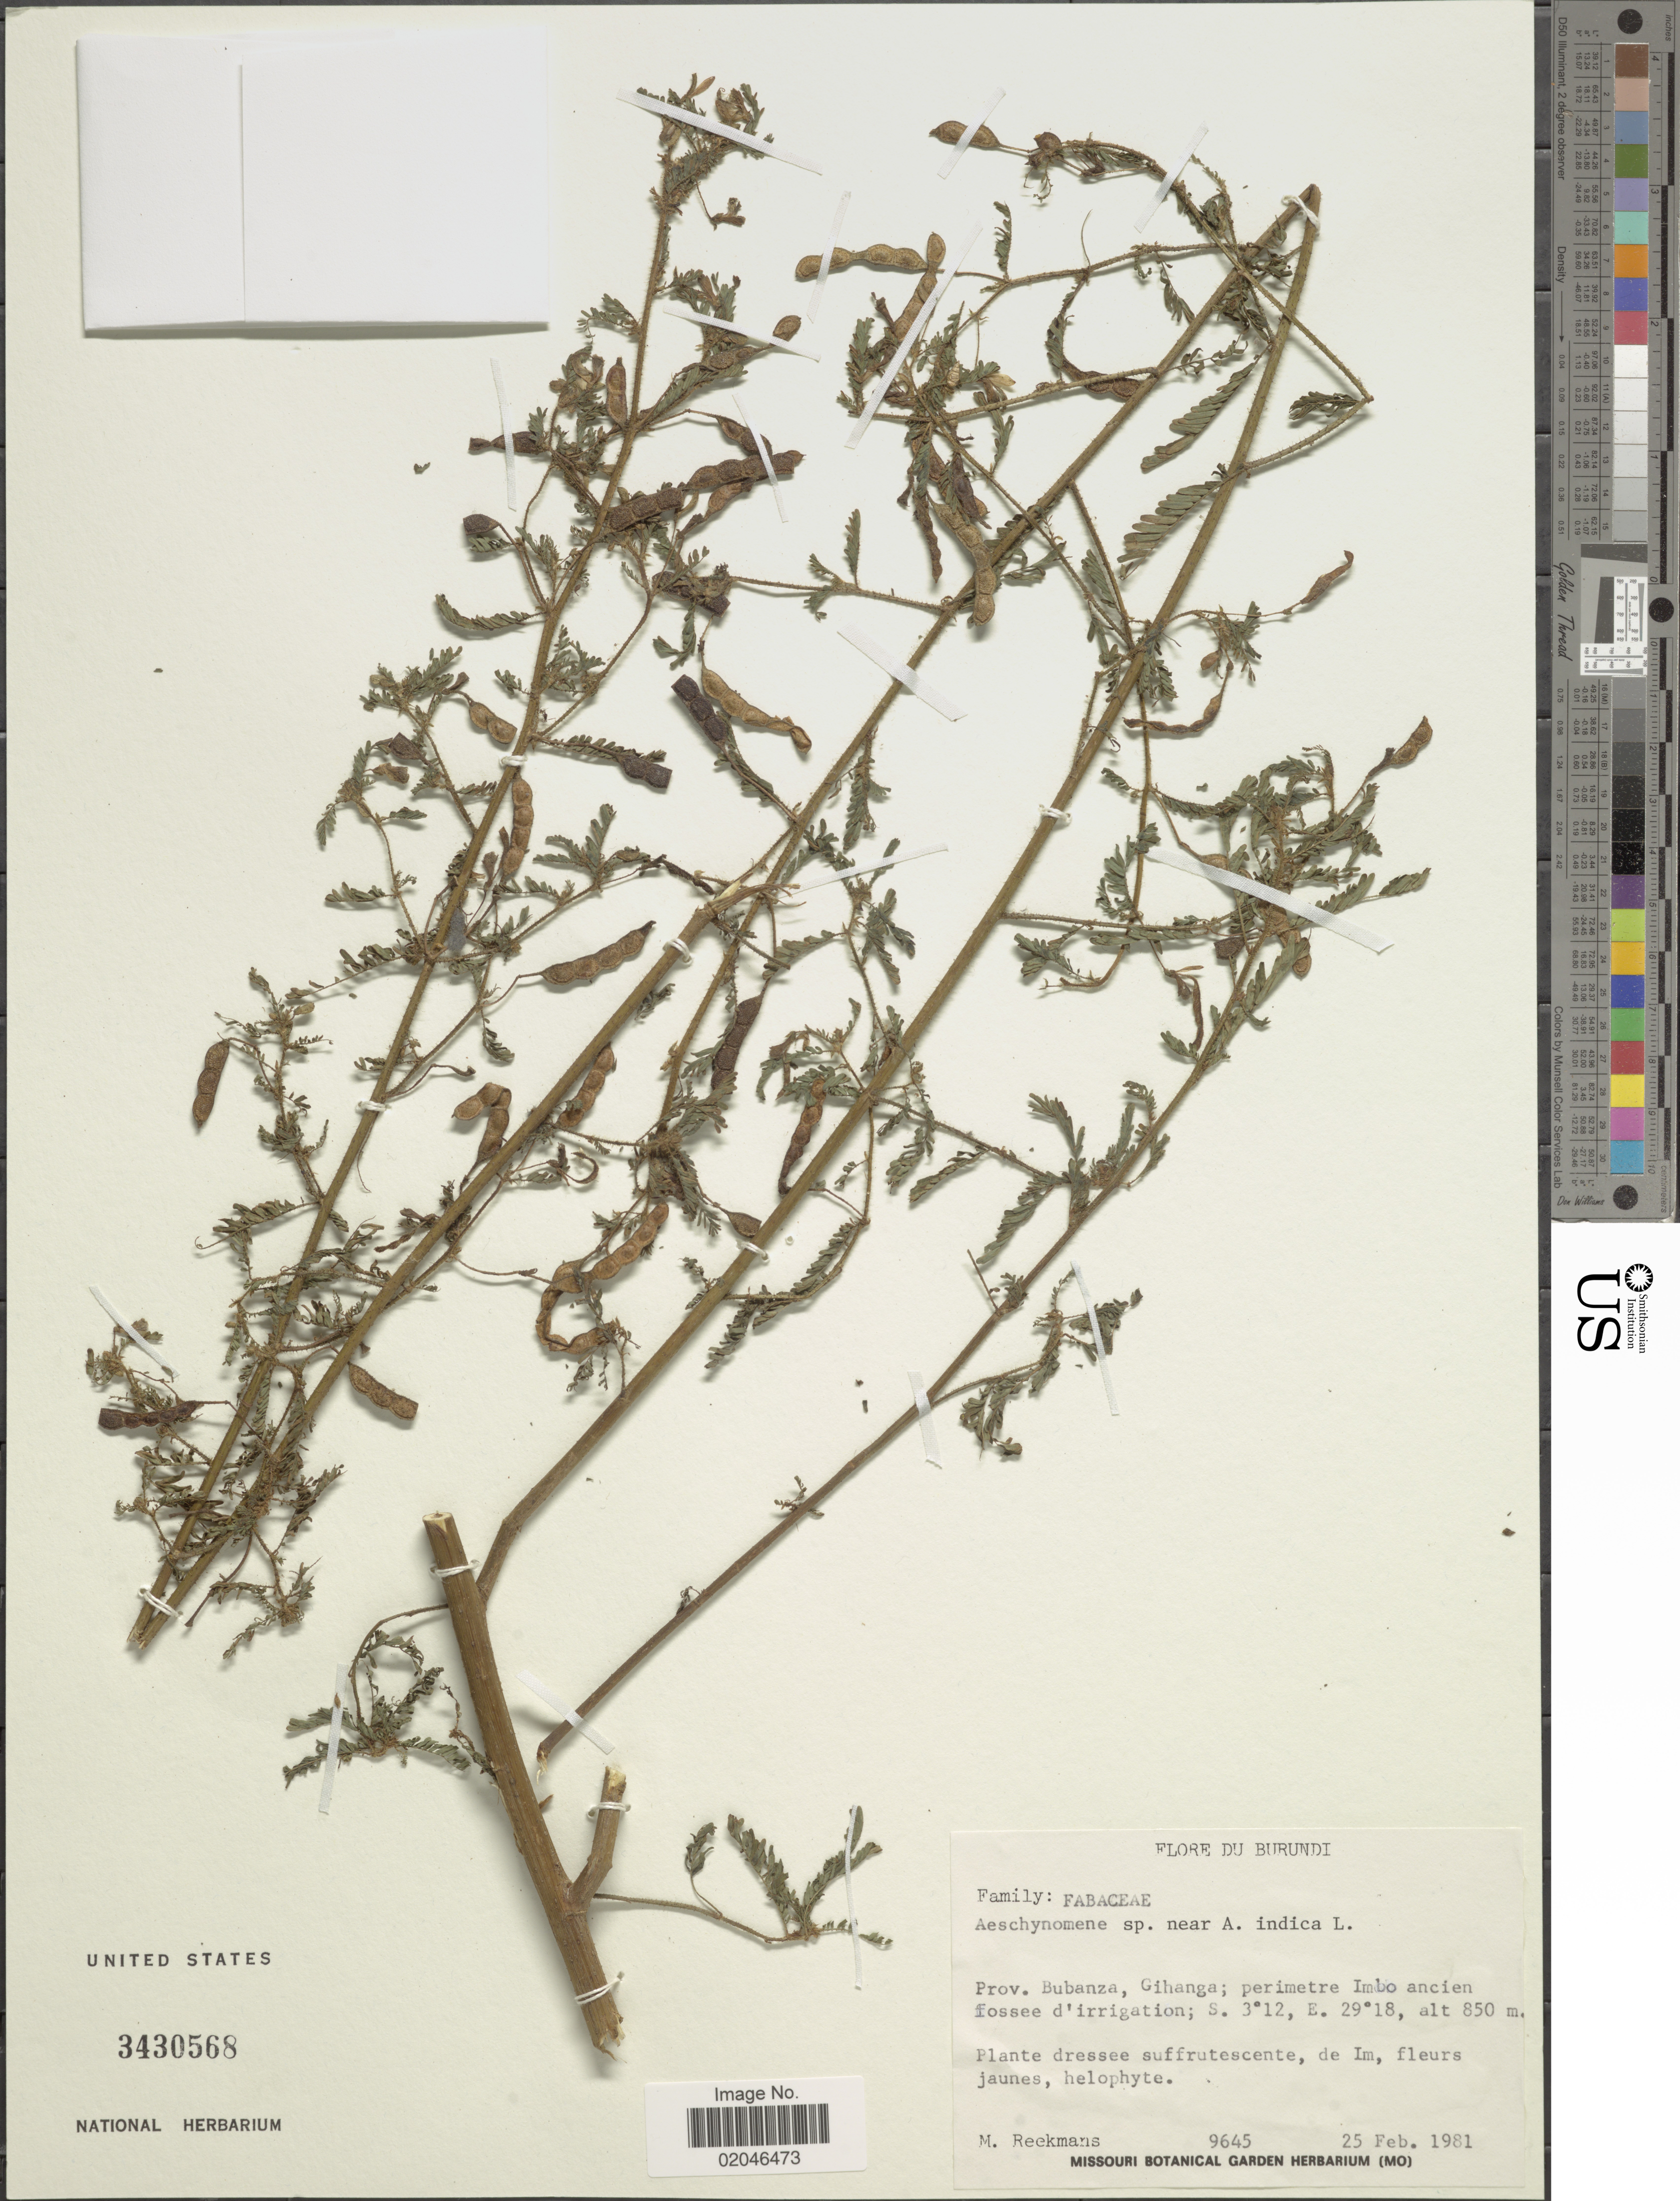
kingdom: Plantae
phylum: Tracheophyta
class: Magnoliopsida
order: Fabales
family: Fabaceae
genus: Aeschynomene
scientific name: Aeschynomene sp.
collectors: M. Reekmans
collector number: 9645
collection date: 1981-02-25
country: Burundi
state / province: Bubanza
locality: Prov. Bubanza, Gihanga; perimetre Imbo ancien fossee d'irrigation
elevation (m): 850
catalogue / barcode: US 3430568